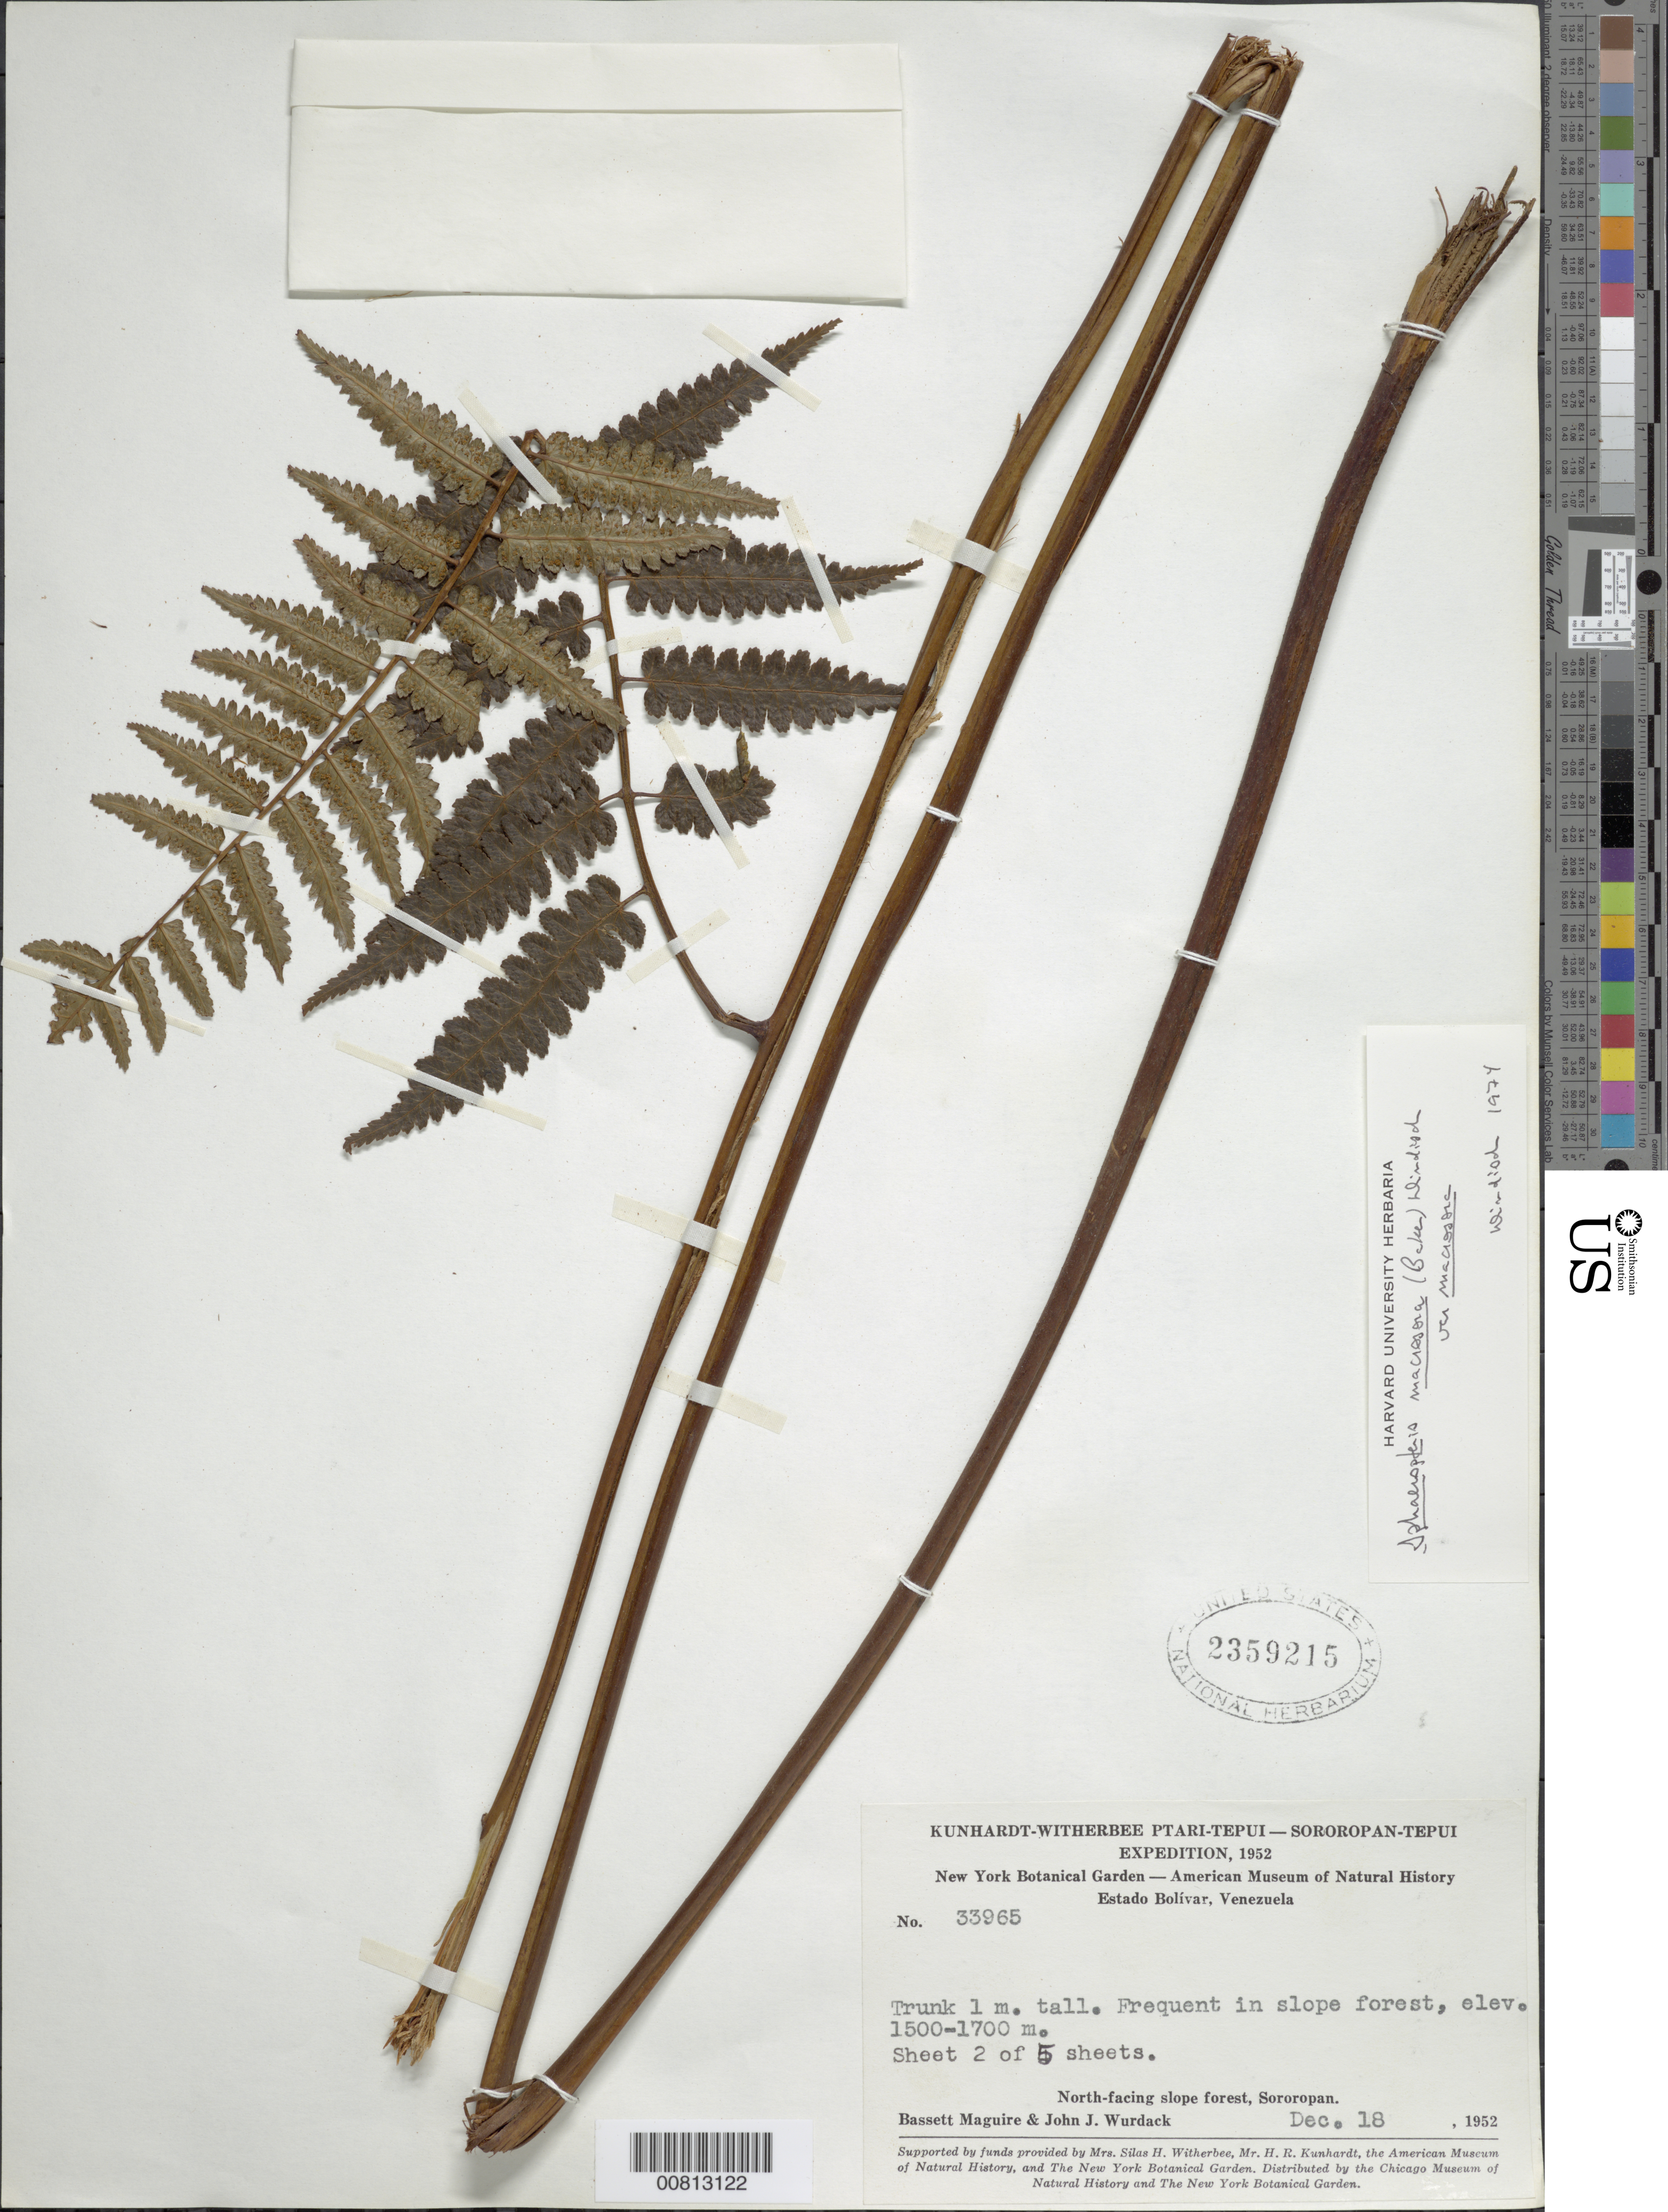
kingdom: Plantae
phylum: Tracheophyta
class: Polypodiopsida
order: Cyatheales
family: Cyatheaceae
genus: Cyathea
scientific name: Cyathea macrosora var. macrosora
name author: (Baker) Domin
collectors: B. Maguire & J. J. Wurdack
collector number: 33965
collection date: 1952-12-18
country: Venezuela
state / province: Bolivar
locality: North-facing slope forest, Sororpan, Kunhardt-Witherbee Ptari-Tepui - Sororopan-Tepui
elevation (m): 1500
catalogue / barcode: US 2359215